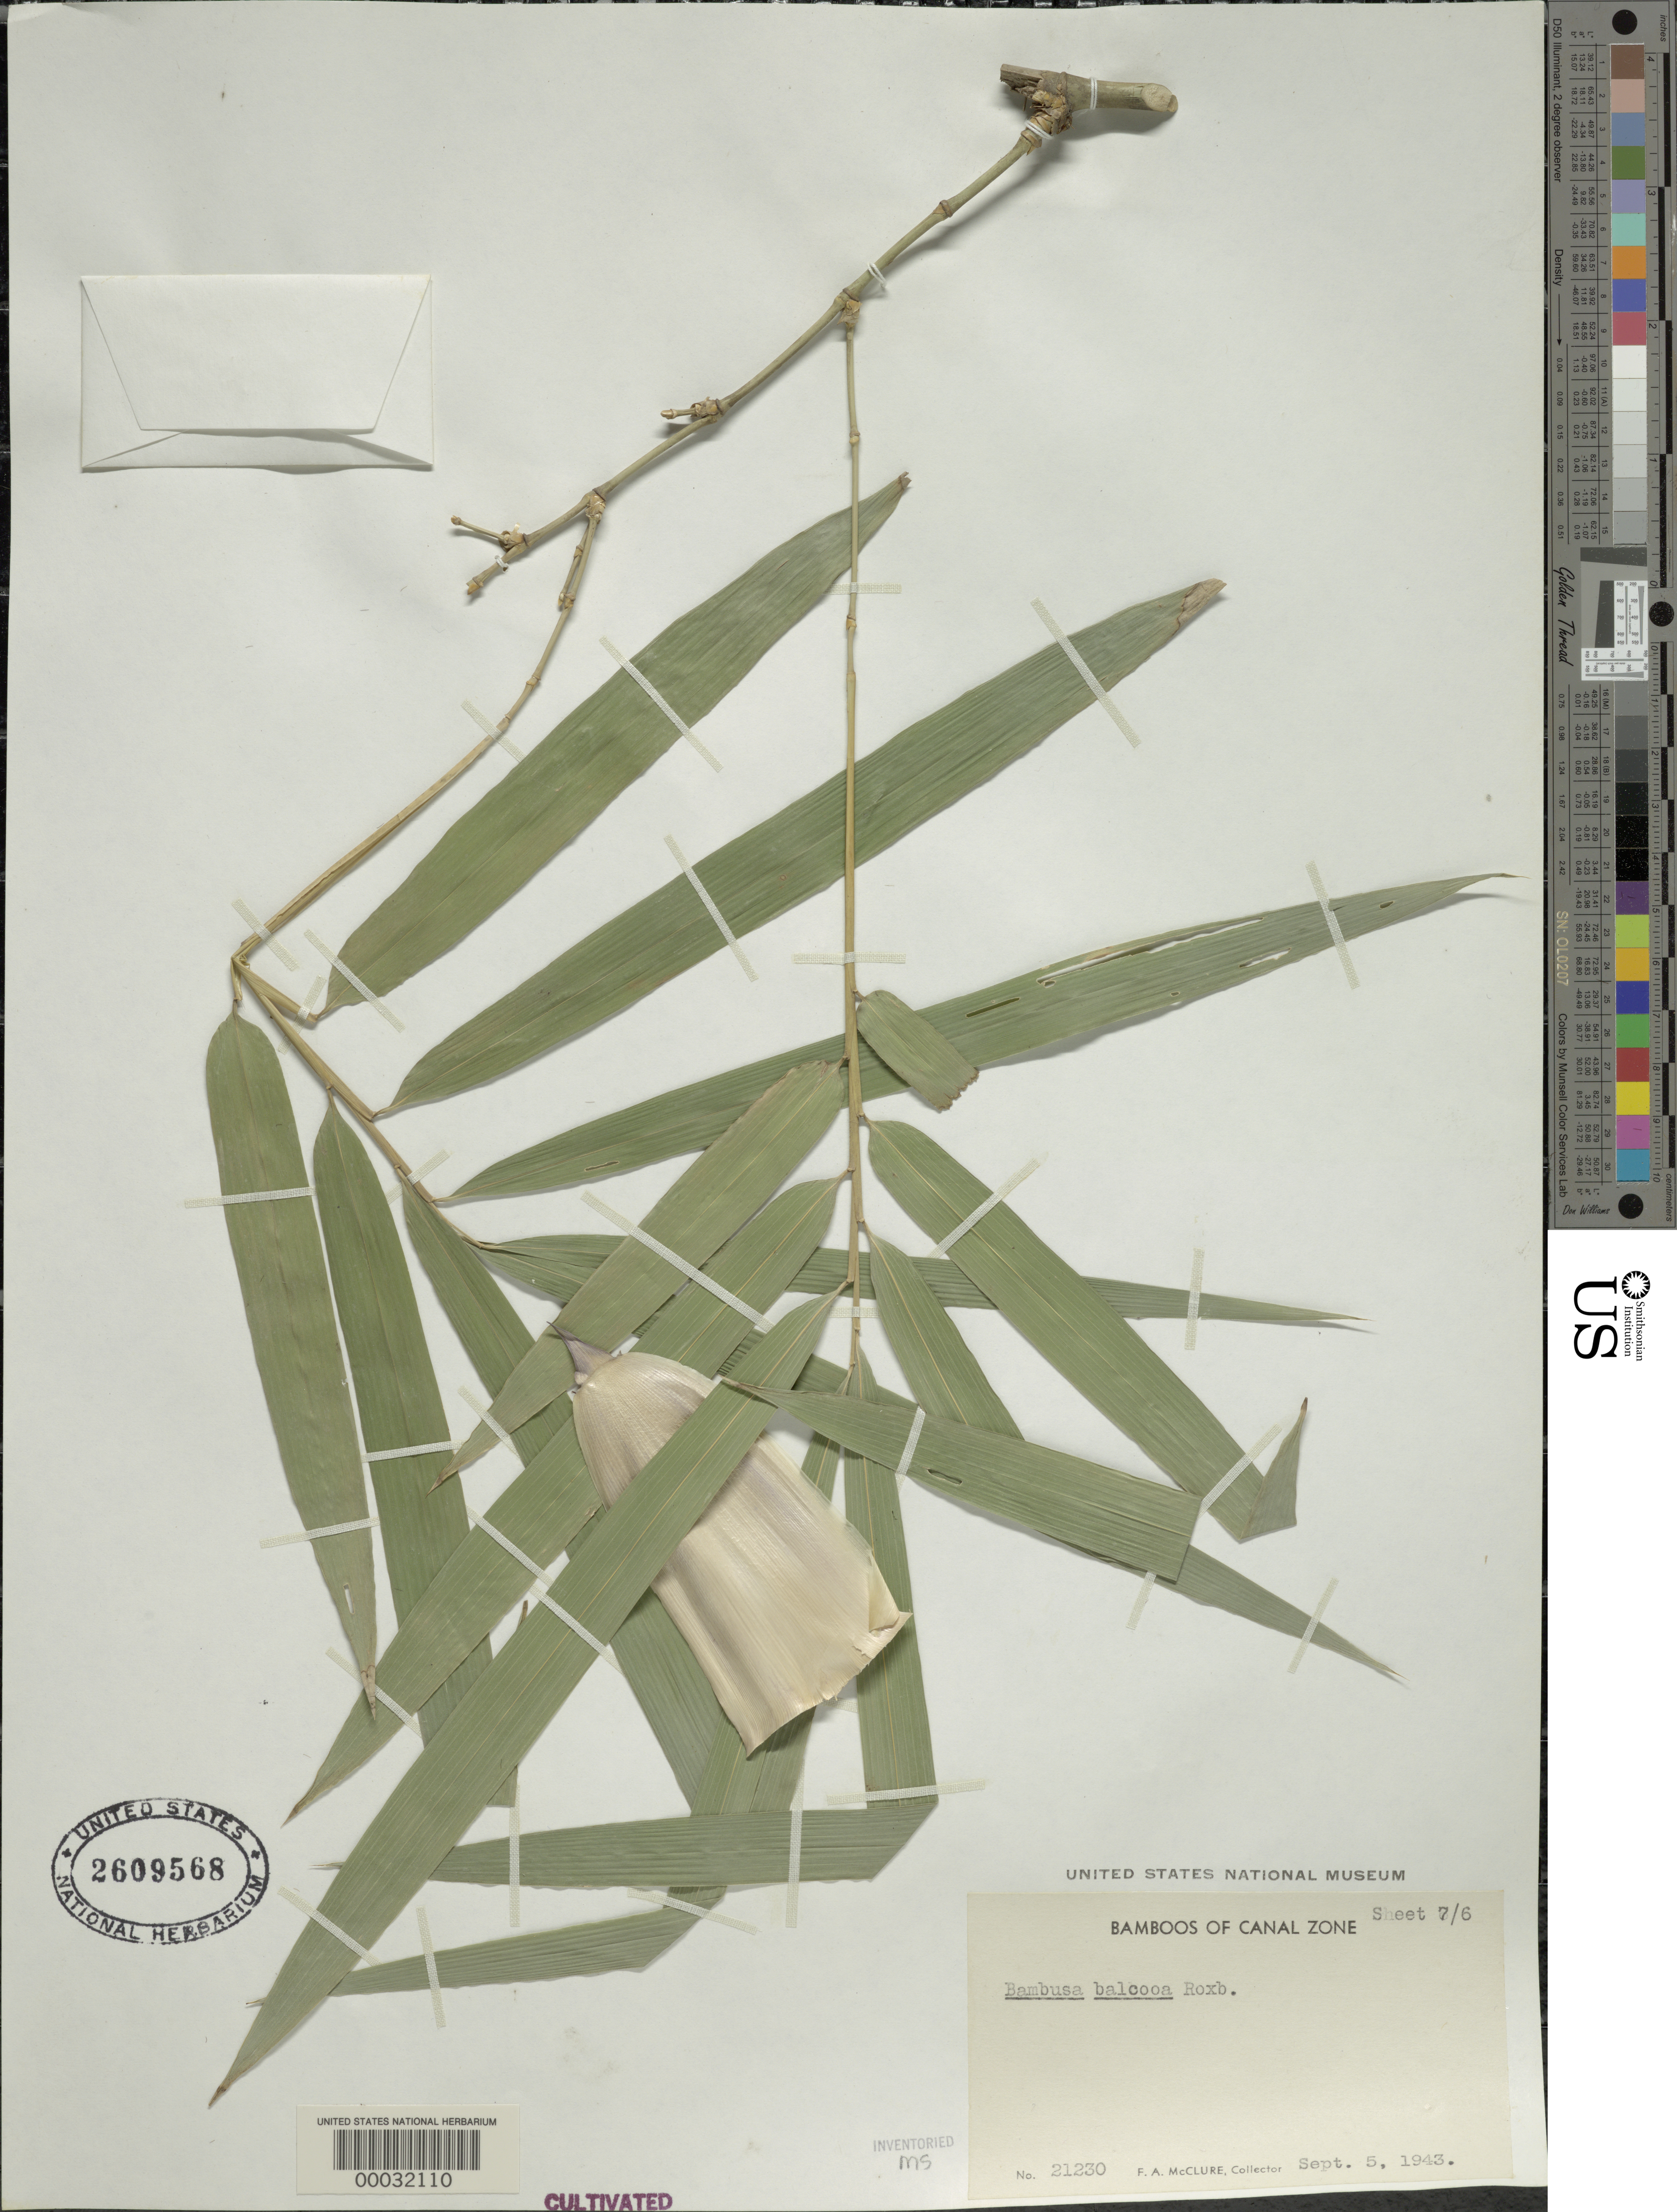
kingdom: Plantae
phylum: Tracheophyta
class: Liliopsida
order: Poales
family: Poaceae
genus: Bambusa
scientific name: Bambusa balcooa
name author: Roxb.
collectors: F. A. McClure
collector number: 21230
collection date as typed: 05 Sep 1943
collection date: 1943-09-05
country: Panama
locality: Esperimental Gardens-summit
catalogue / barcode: US 2609568